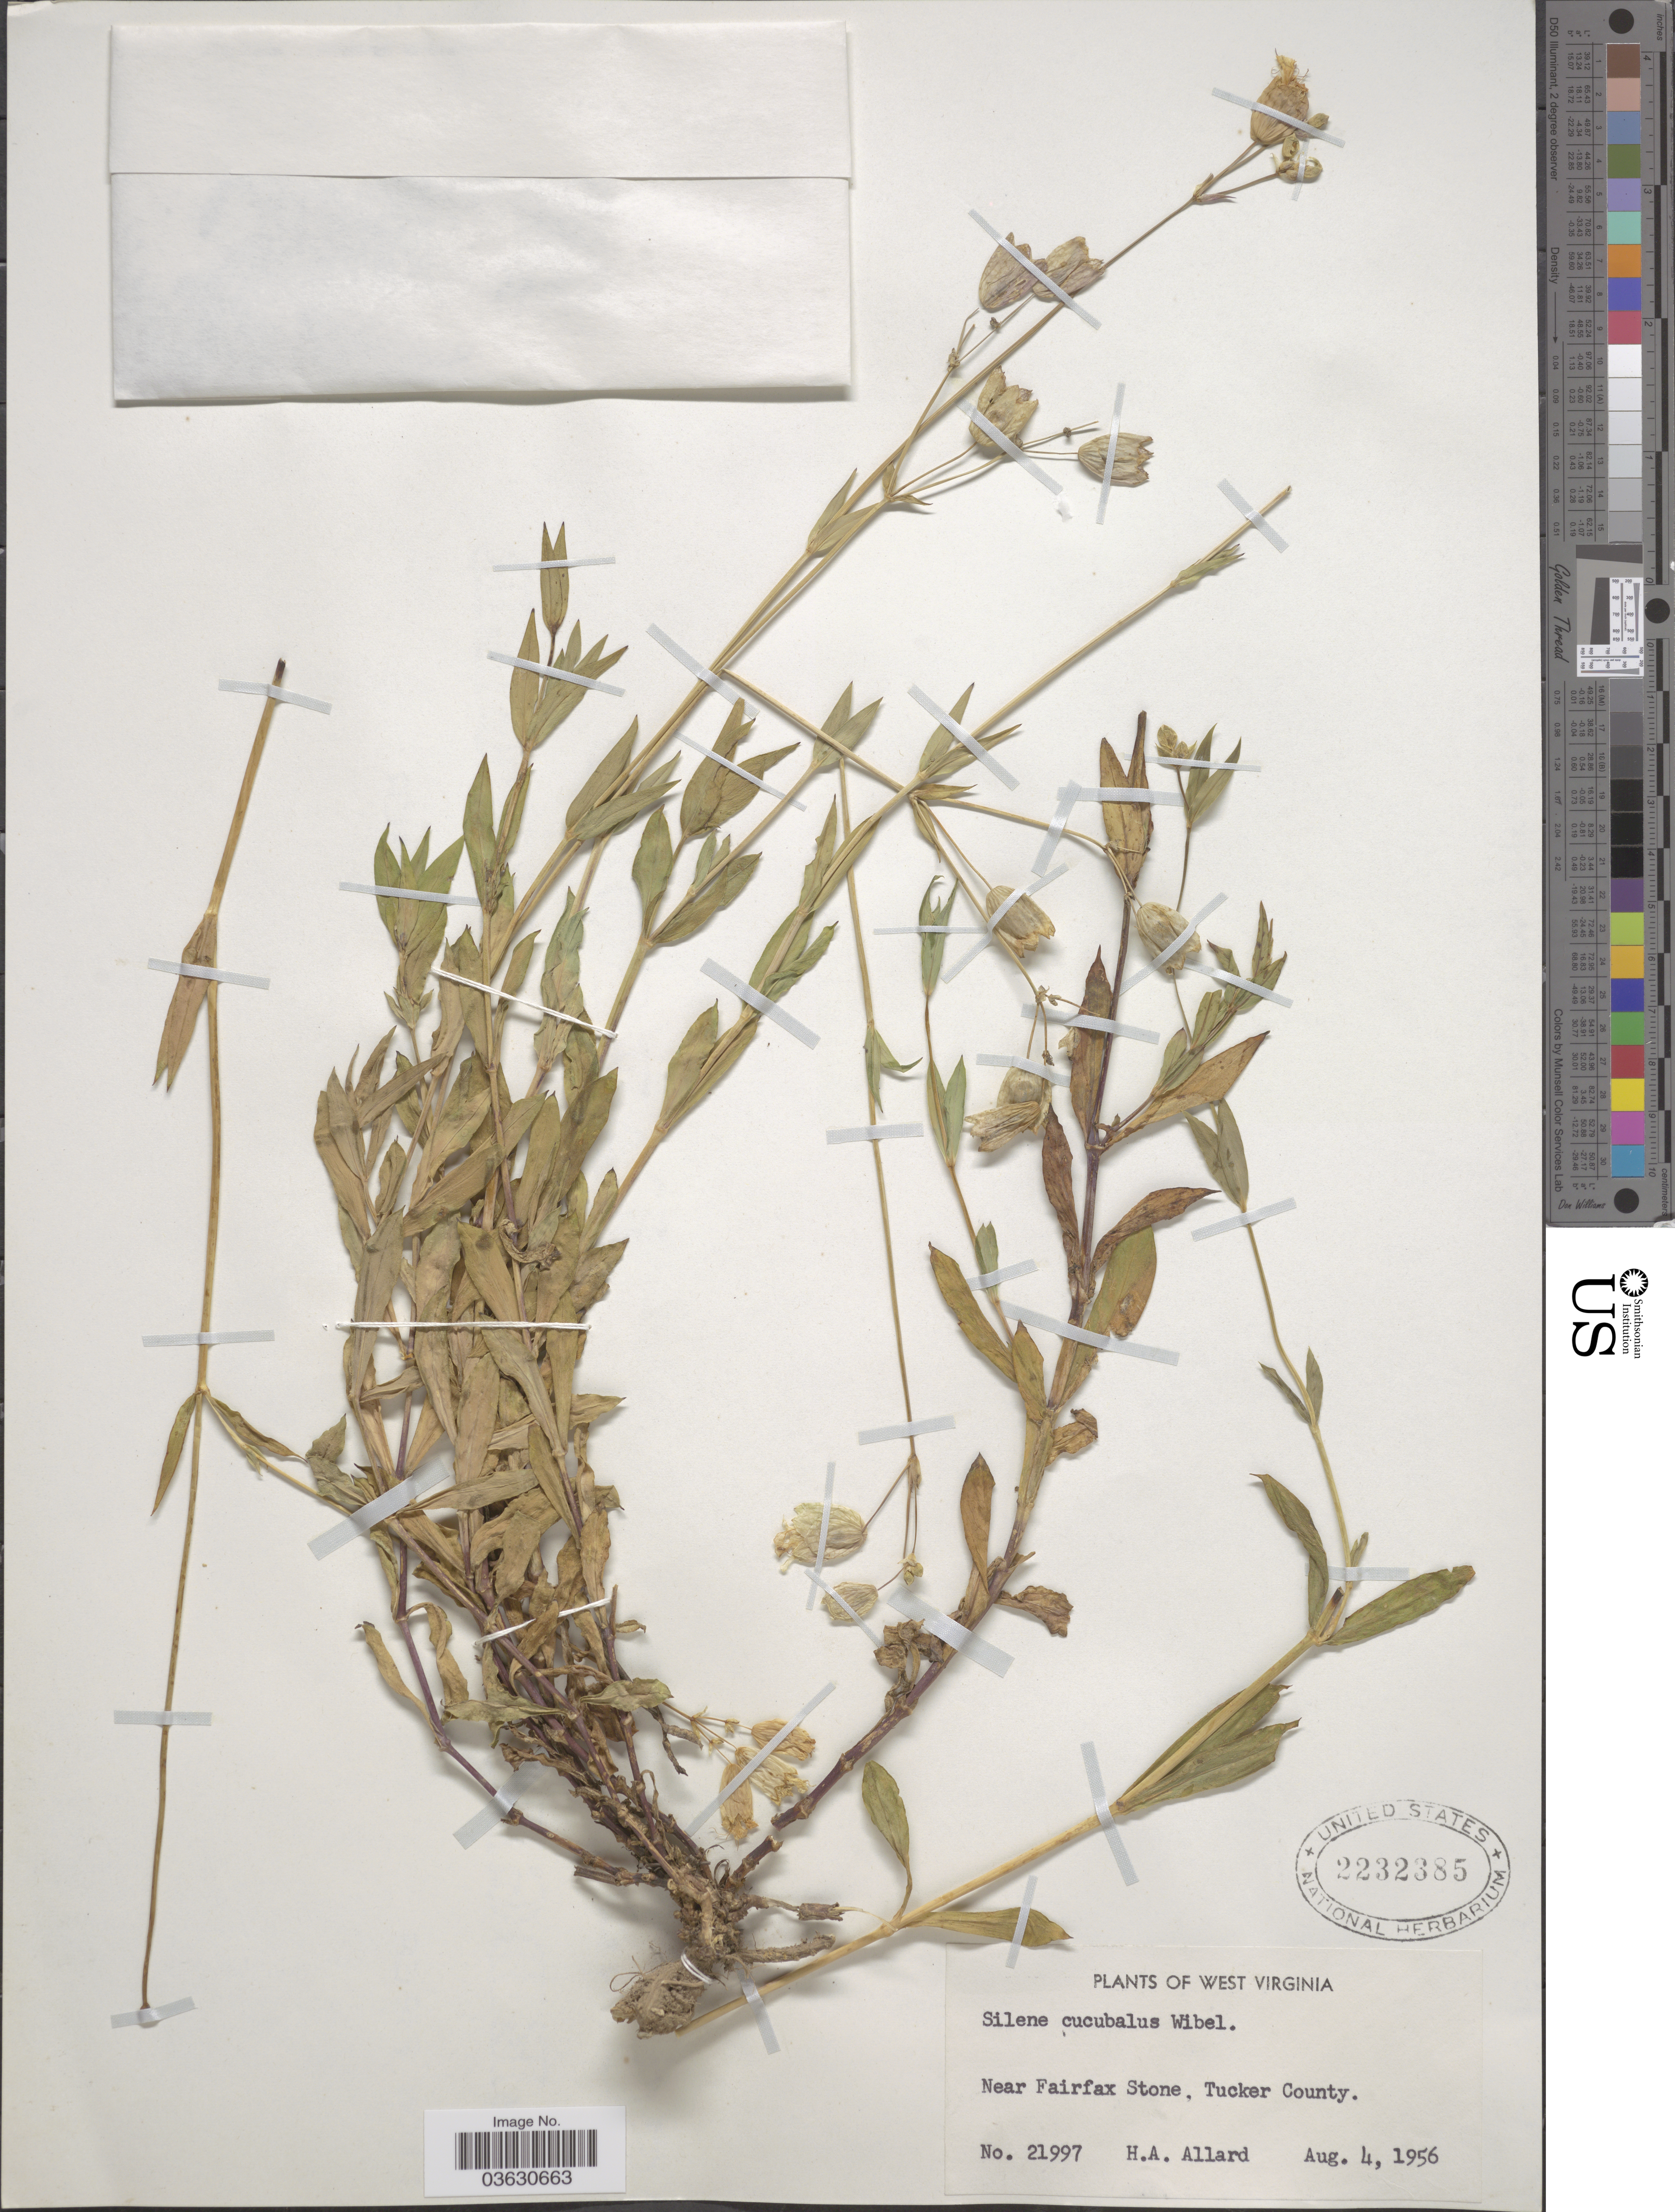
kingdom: Plantae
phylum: Tracheophyta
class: Magnoliopsida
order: Caryophyllales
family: Caryophyllaceae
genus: Silene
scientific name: Silene cucubalus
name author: L.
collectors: H. A. Allard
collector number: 21997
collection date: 1956-08-04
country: United States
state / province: West Virginia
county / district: Tucker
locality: Near Fairfax Stone, Tucker County.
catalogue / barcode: US 2232385